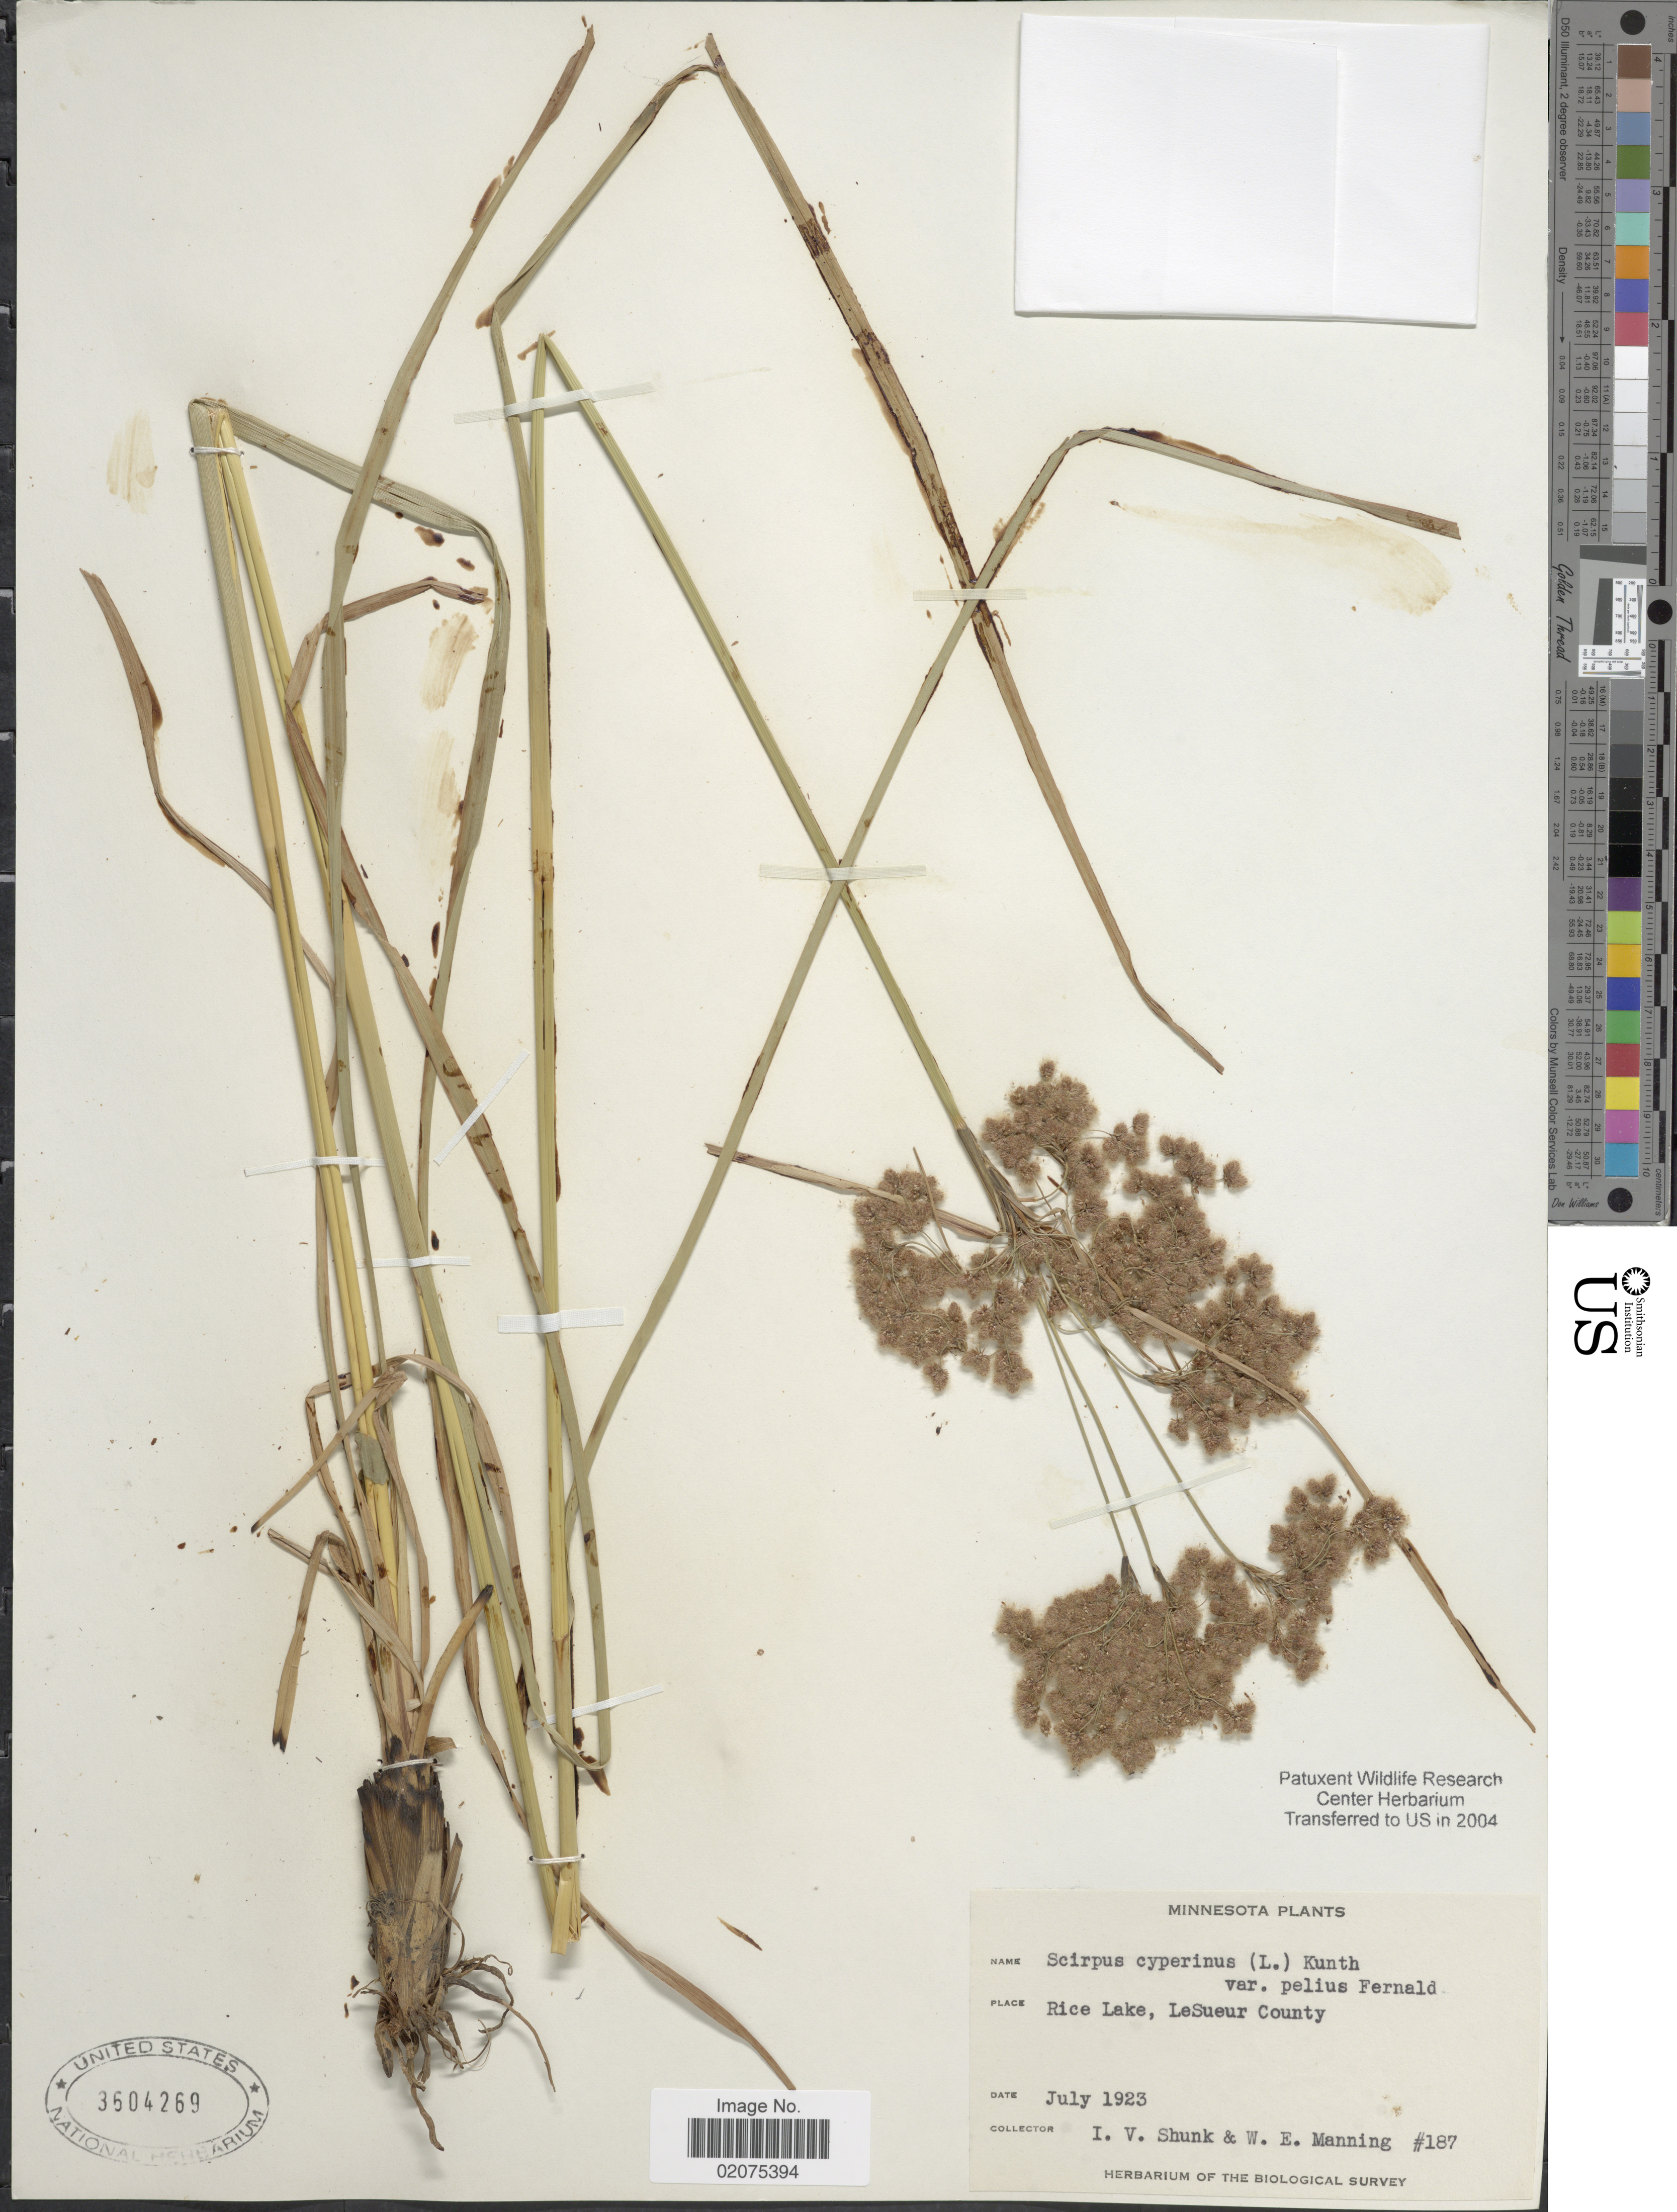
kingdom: Plantae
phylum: Tracheophyta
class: Liliopsida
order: Poales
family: Cyperaceae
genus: Scirpus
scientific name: Scirpus cyperinus var. pelius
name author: Fernald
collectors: I. Shunk & W. Manning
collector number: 187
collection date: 1923-07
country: United States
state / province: Minnesota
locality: Rice Lake, Lesueur County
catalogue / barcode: US 3604269